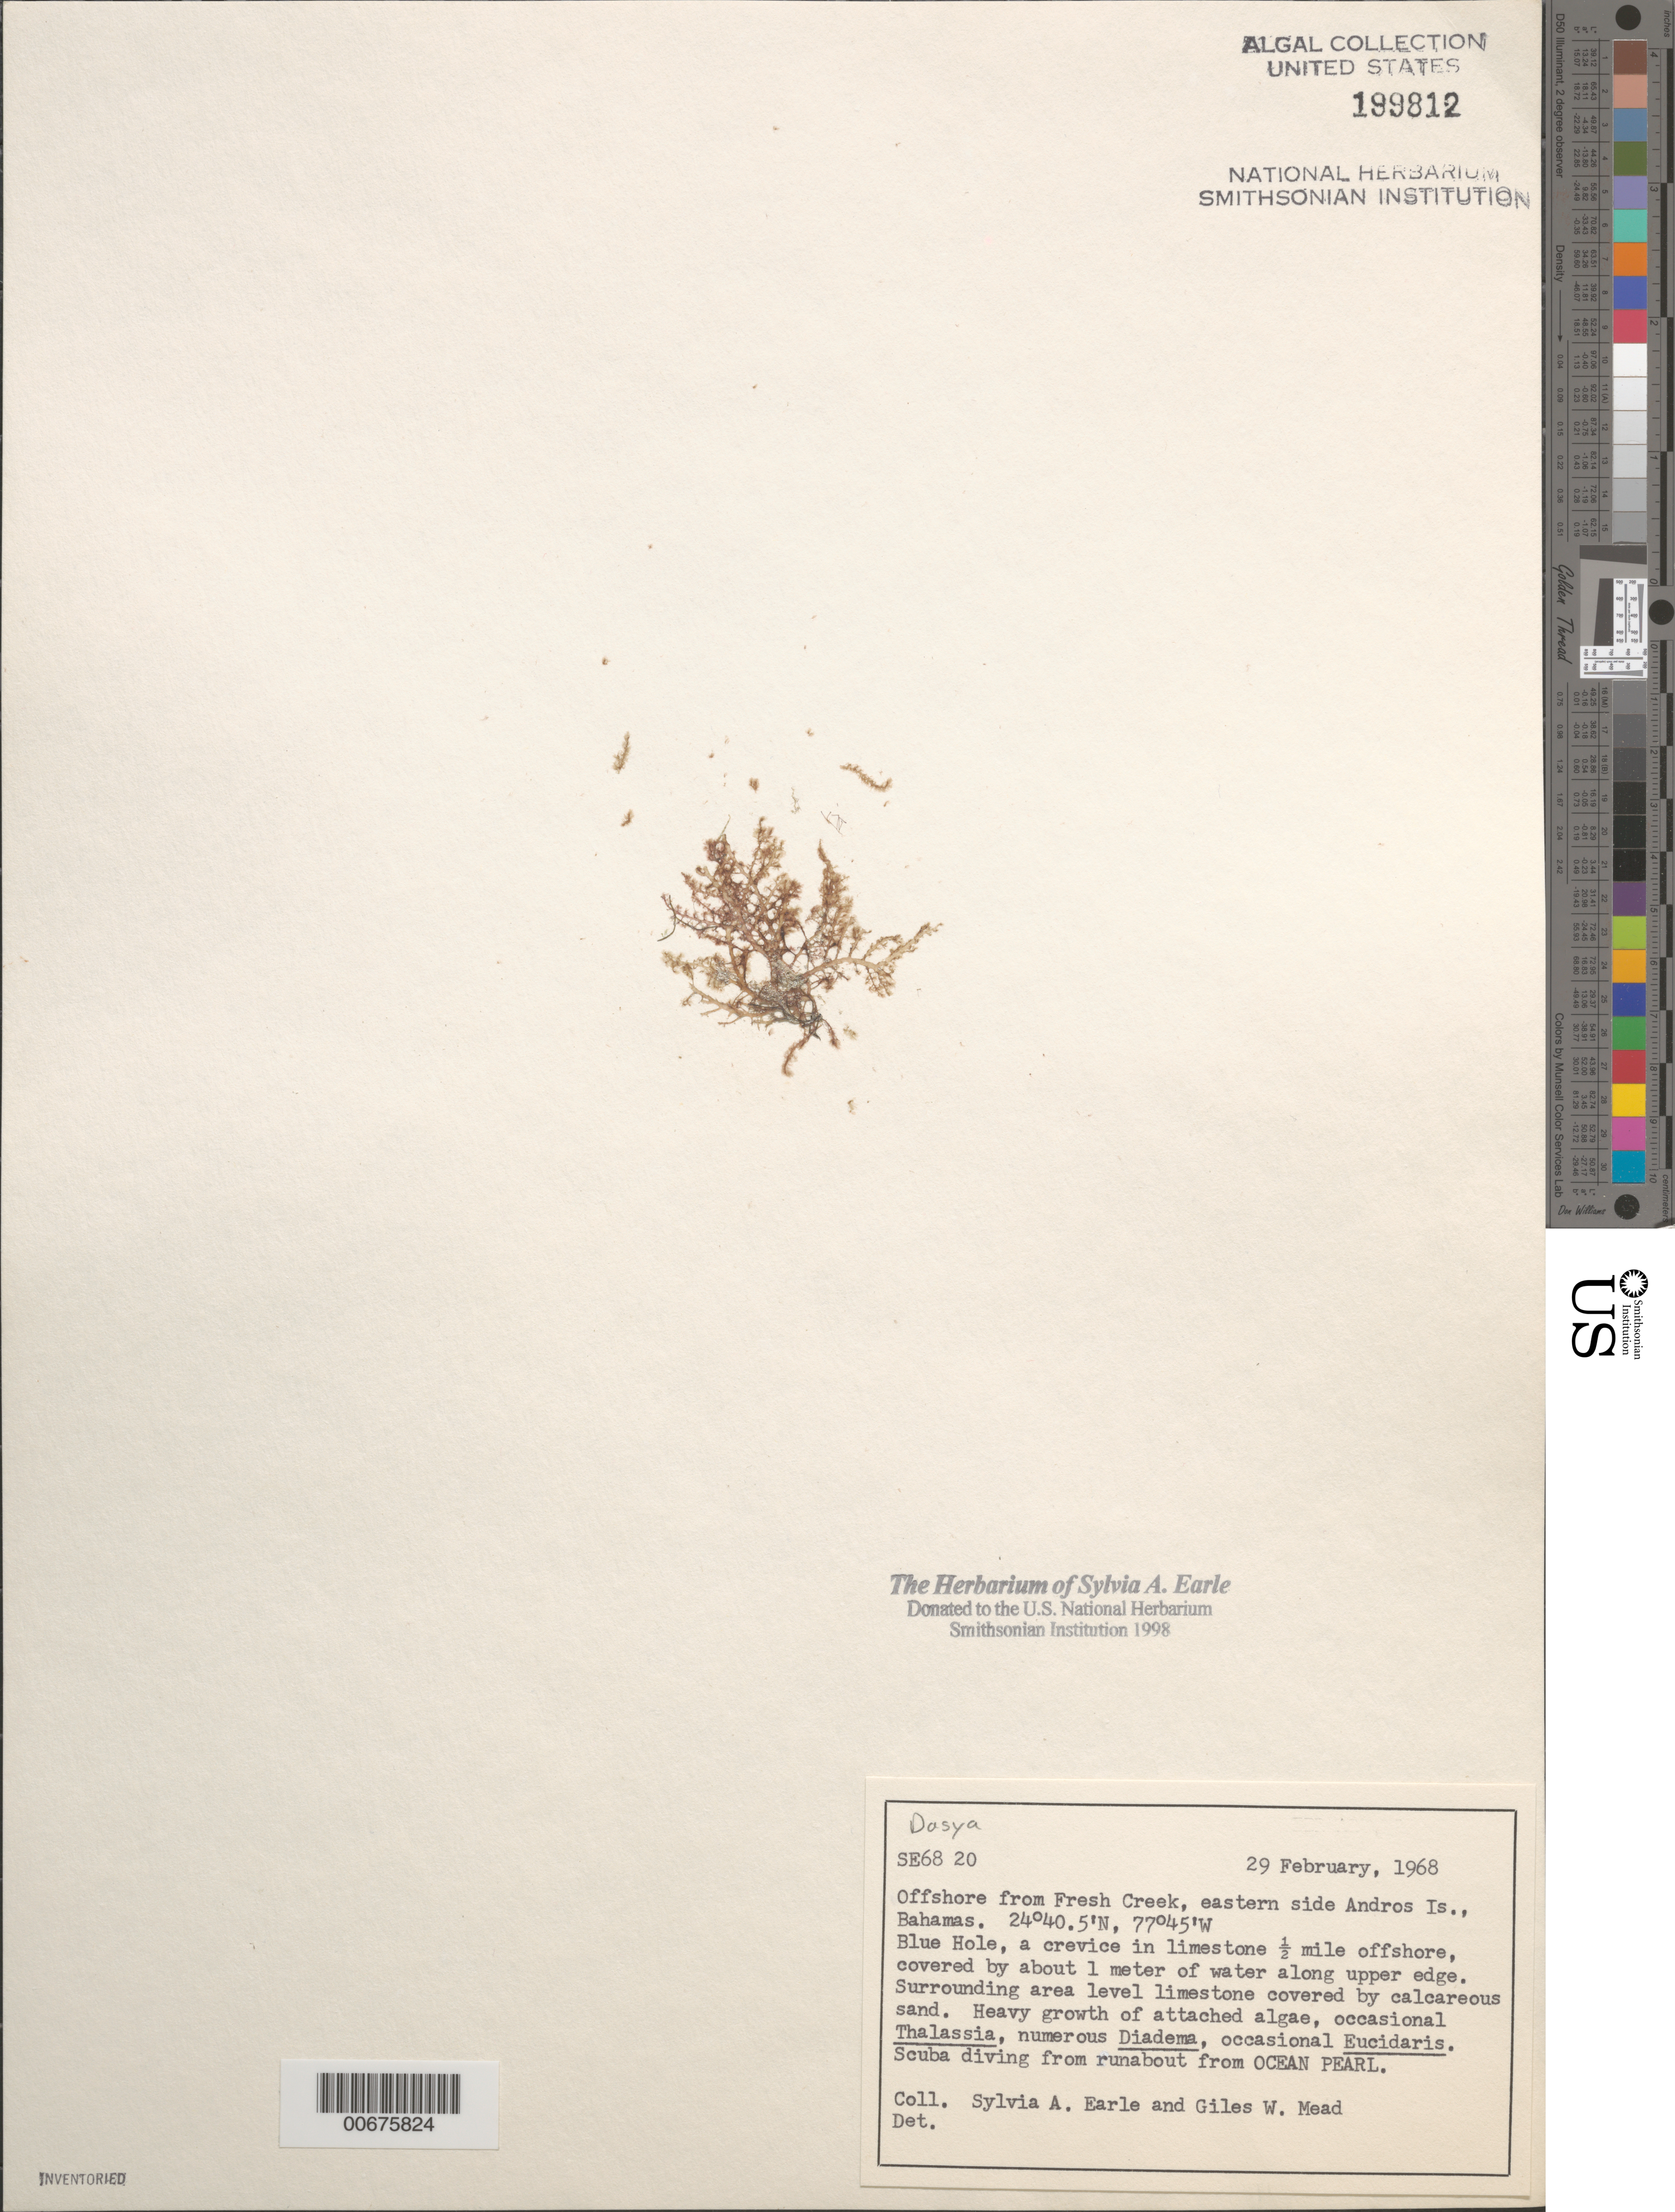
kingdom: Plantae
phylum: Rhodophyta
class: Florideophyceae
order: Ceramiales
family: Dasyaceae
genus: Dasya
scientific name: Dasya sp.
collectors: S. A. Earle & G. W. Mead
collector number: SE 6820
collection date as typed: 29 Feb 1968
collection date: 1968-02-29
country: Bahamas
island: Andros Island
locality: Blue Hole, off Fresh Creek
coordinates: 24 40.5' N, 77 45' W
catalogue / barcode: US 199812